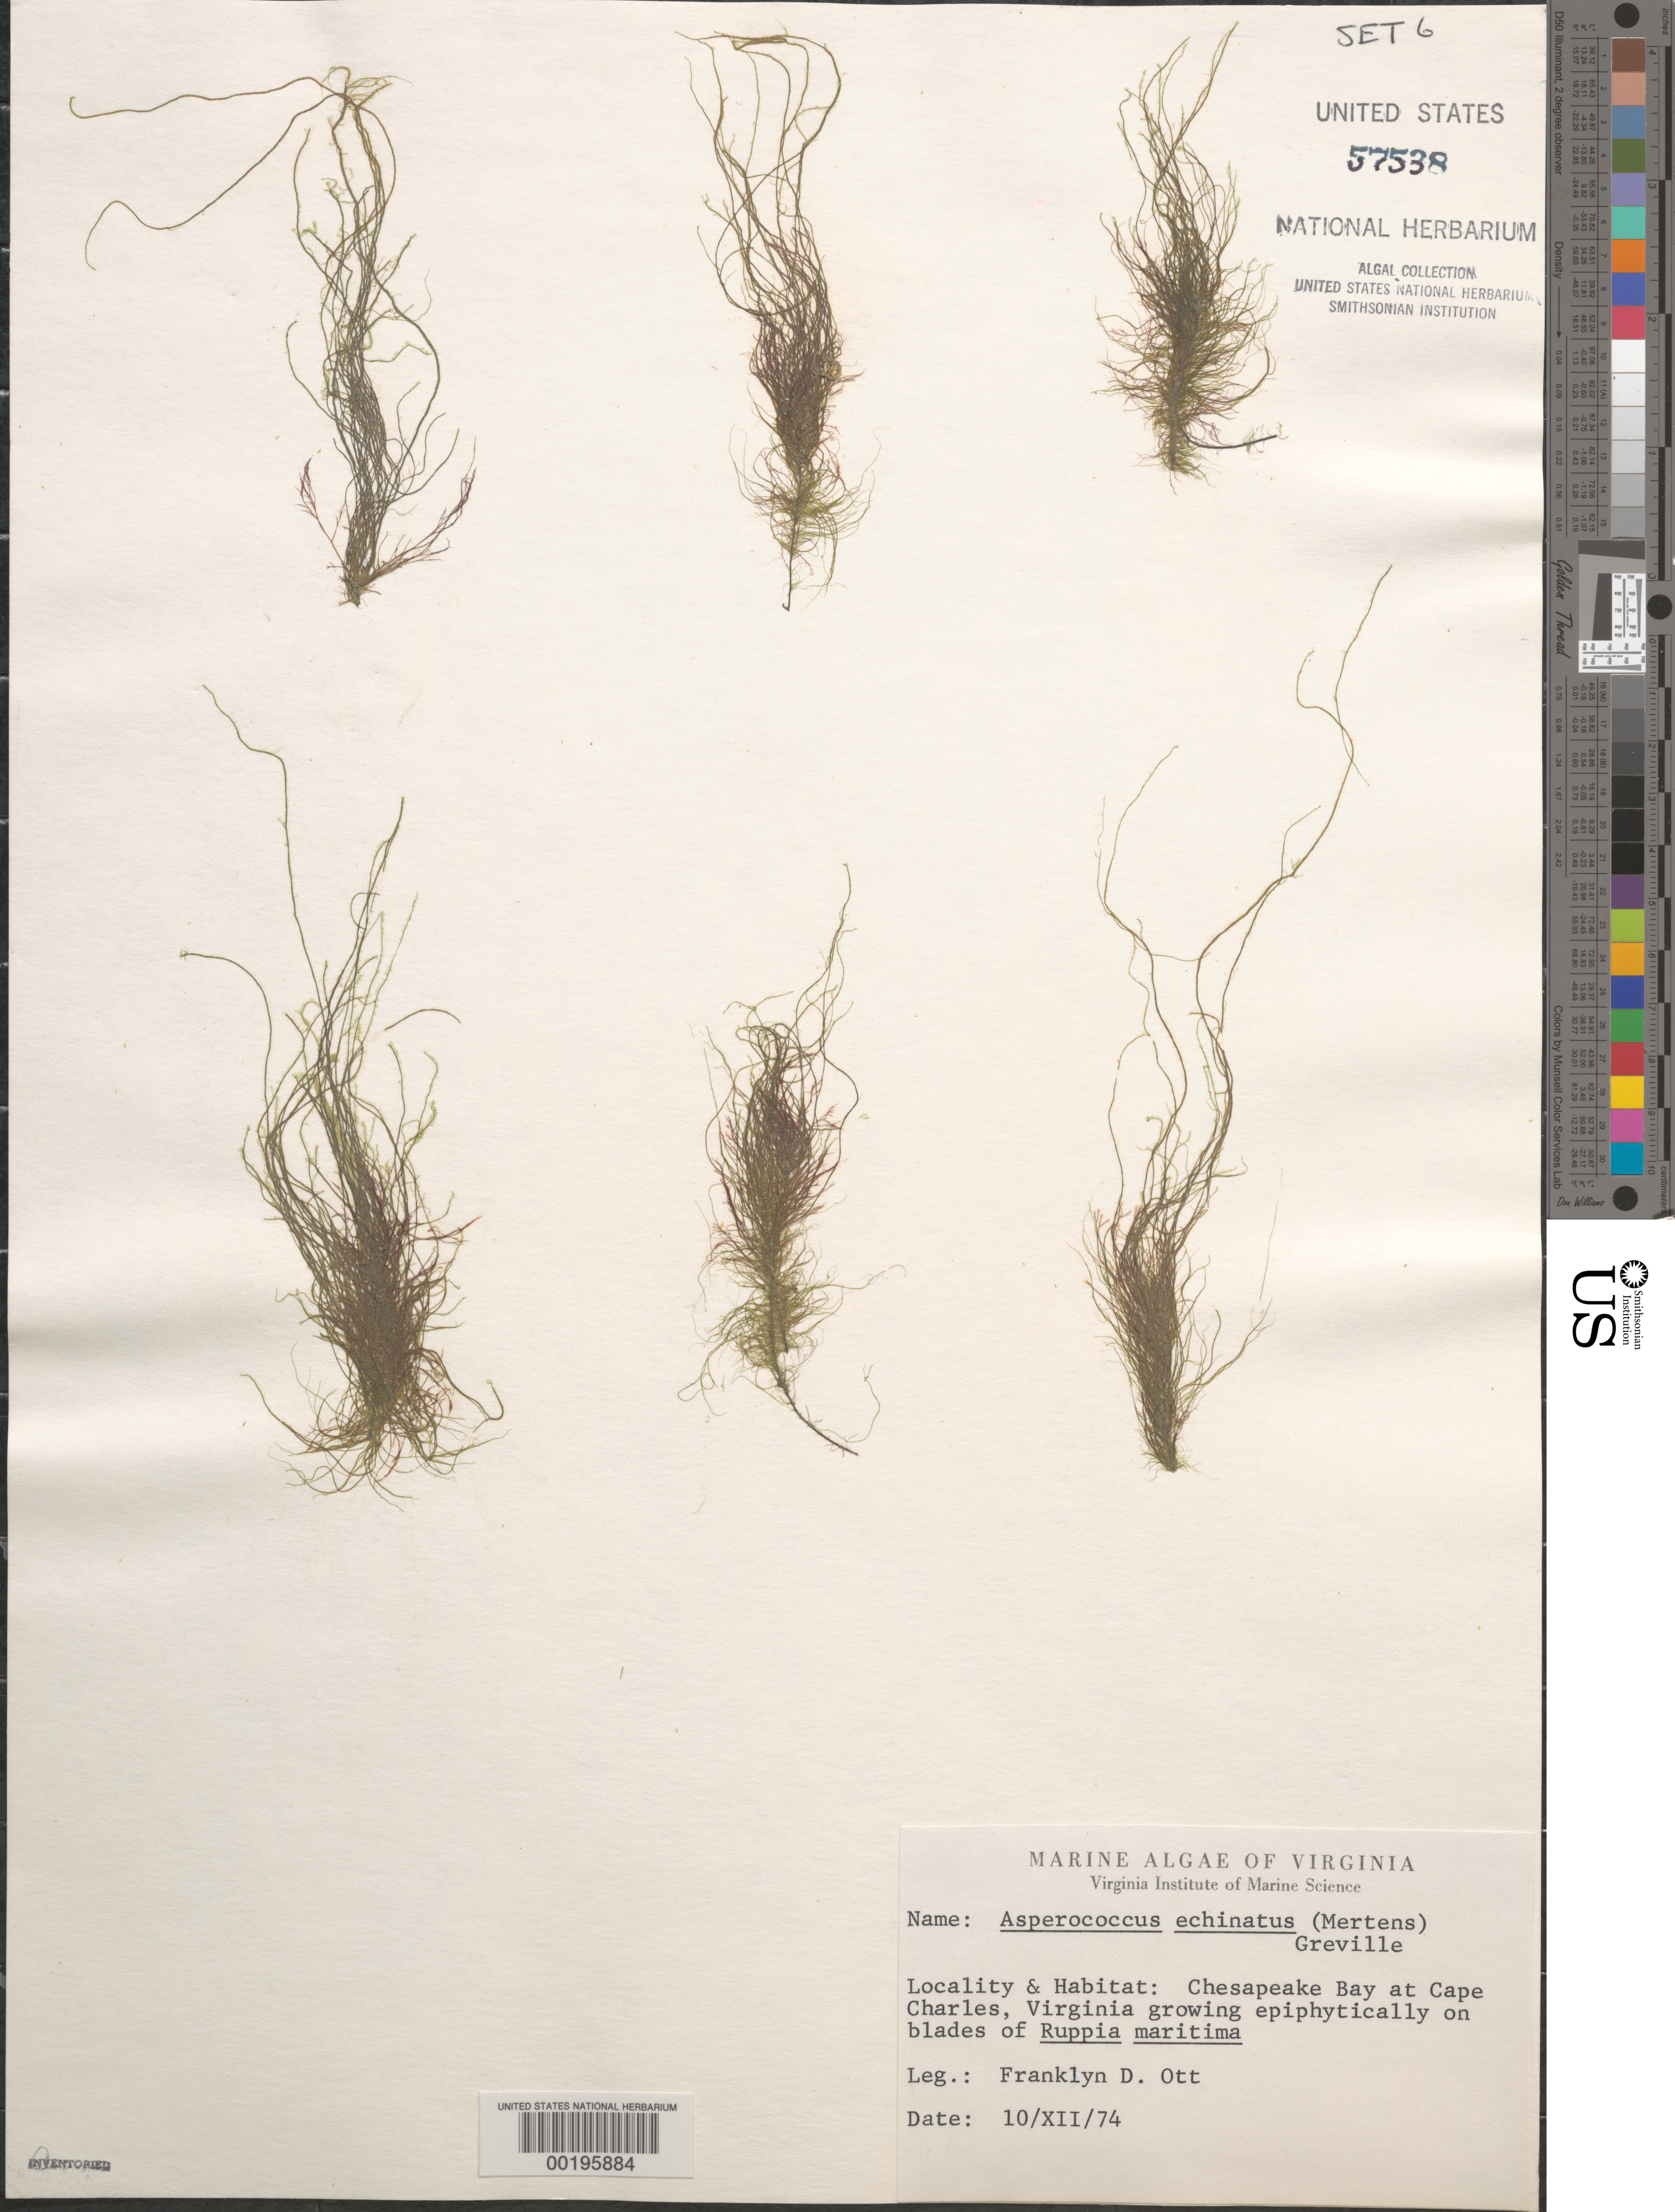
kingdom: Chromista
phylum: Ochrophyta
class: Phaeophyceae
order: Ectocarpales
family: Chordariaceae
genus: Asperococcus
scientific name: Asperococcus fistulosus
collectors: F. Ott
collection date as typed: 10 Dec 1974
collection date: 1974-12-10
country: United States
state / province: Virginia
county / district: Northampton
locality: Cape Charles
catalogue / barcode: US 57538